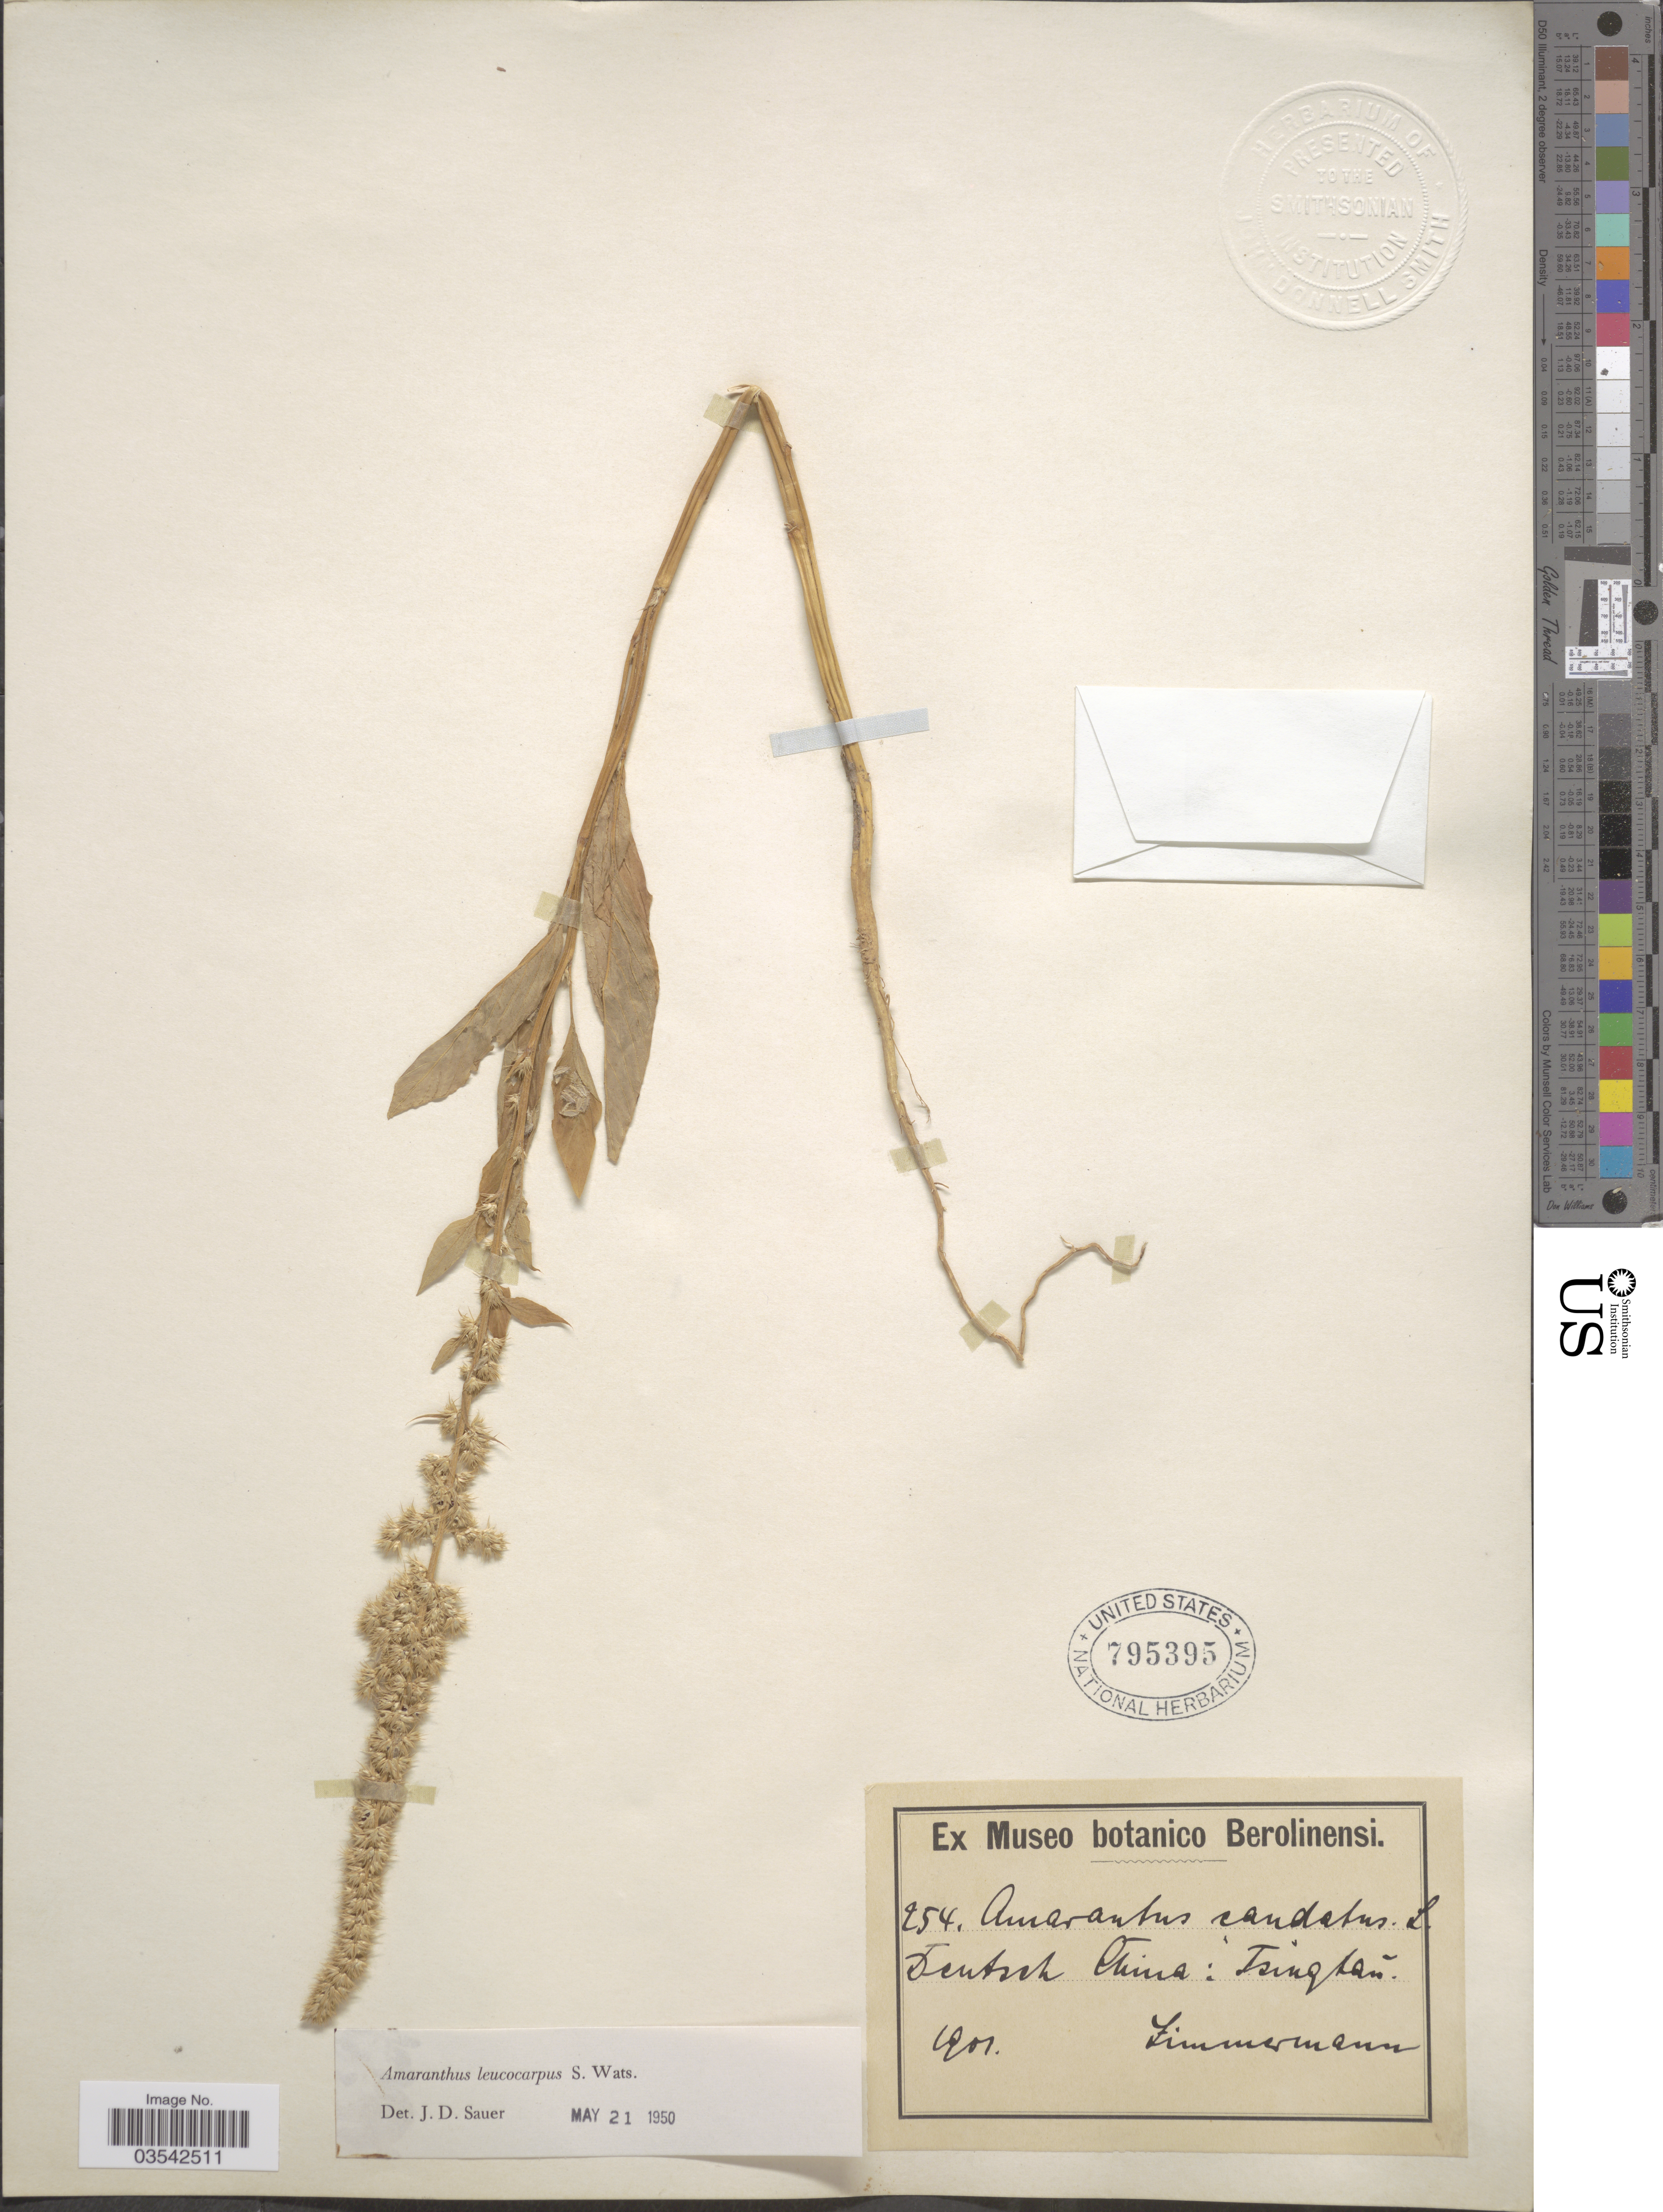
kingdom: Plantae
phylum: Tracheophyta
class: Magnoliopsida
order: Caryophyllales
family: Amaranthaceae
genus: Amaranthus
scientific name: Amaranthus leucocarpus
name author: S. Watson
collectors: -. Zimmermann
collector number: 254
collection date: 1901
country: China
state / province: Shandong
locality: Deutsch China: Tsingtáu. (= Qingdao)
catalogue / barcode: US 795395